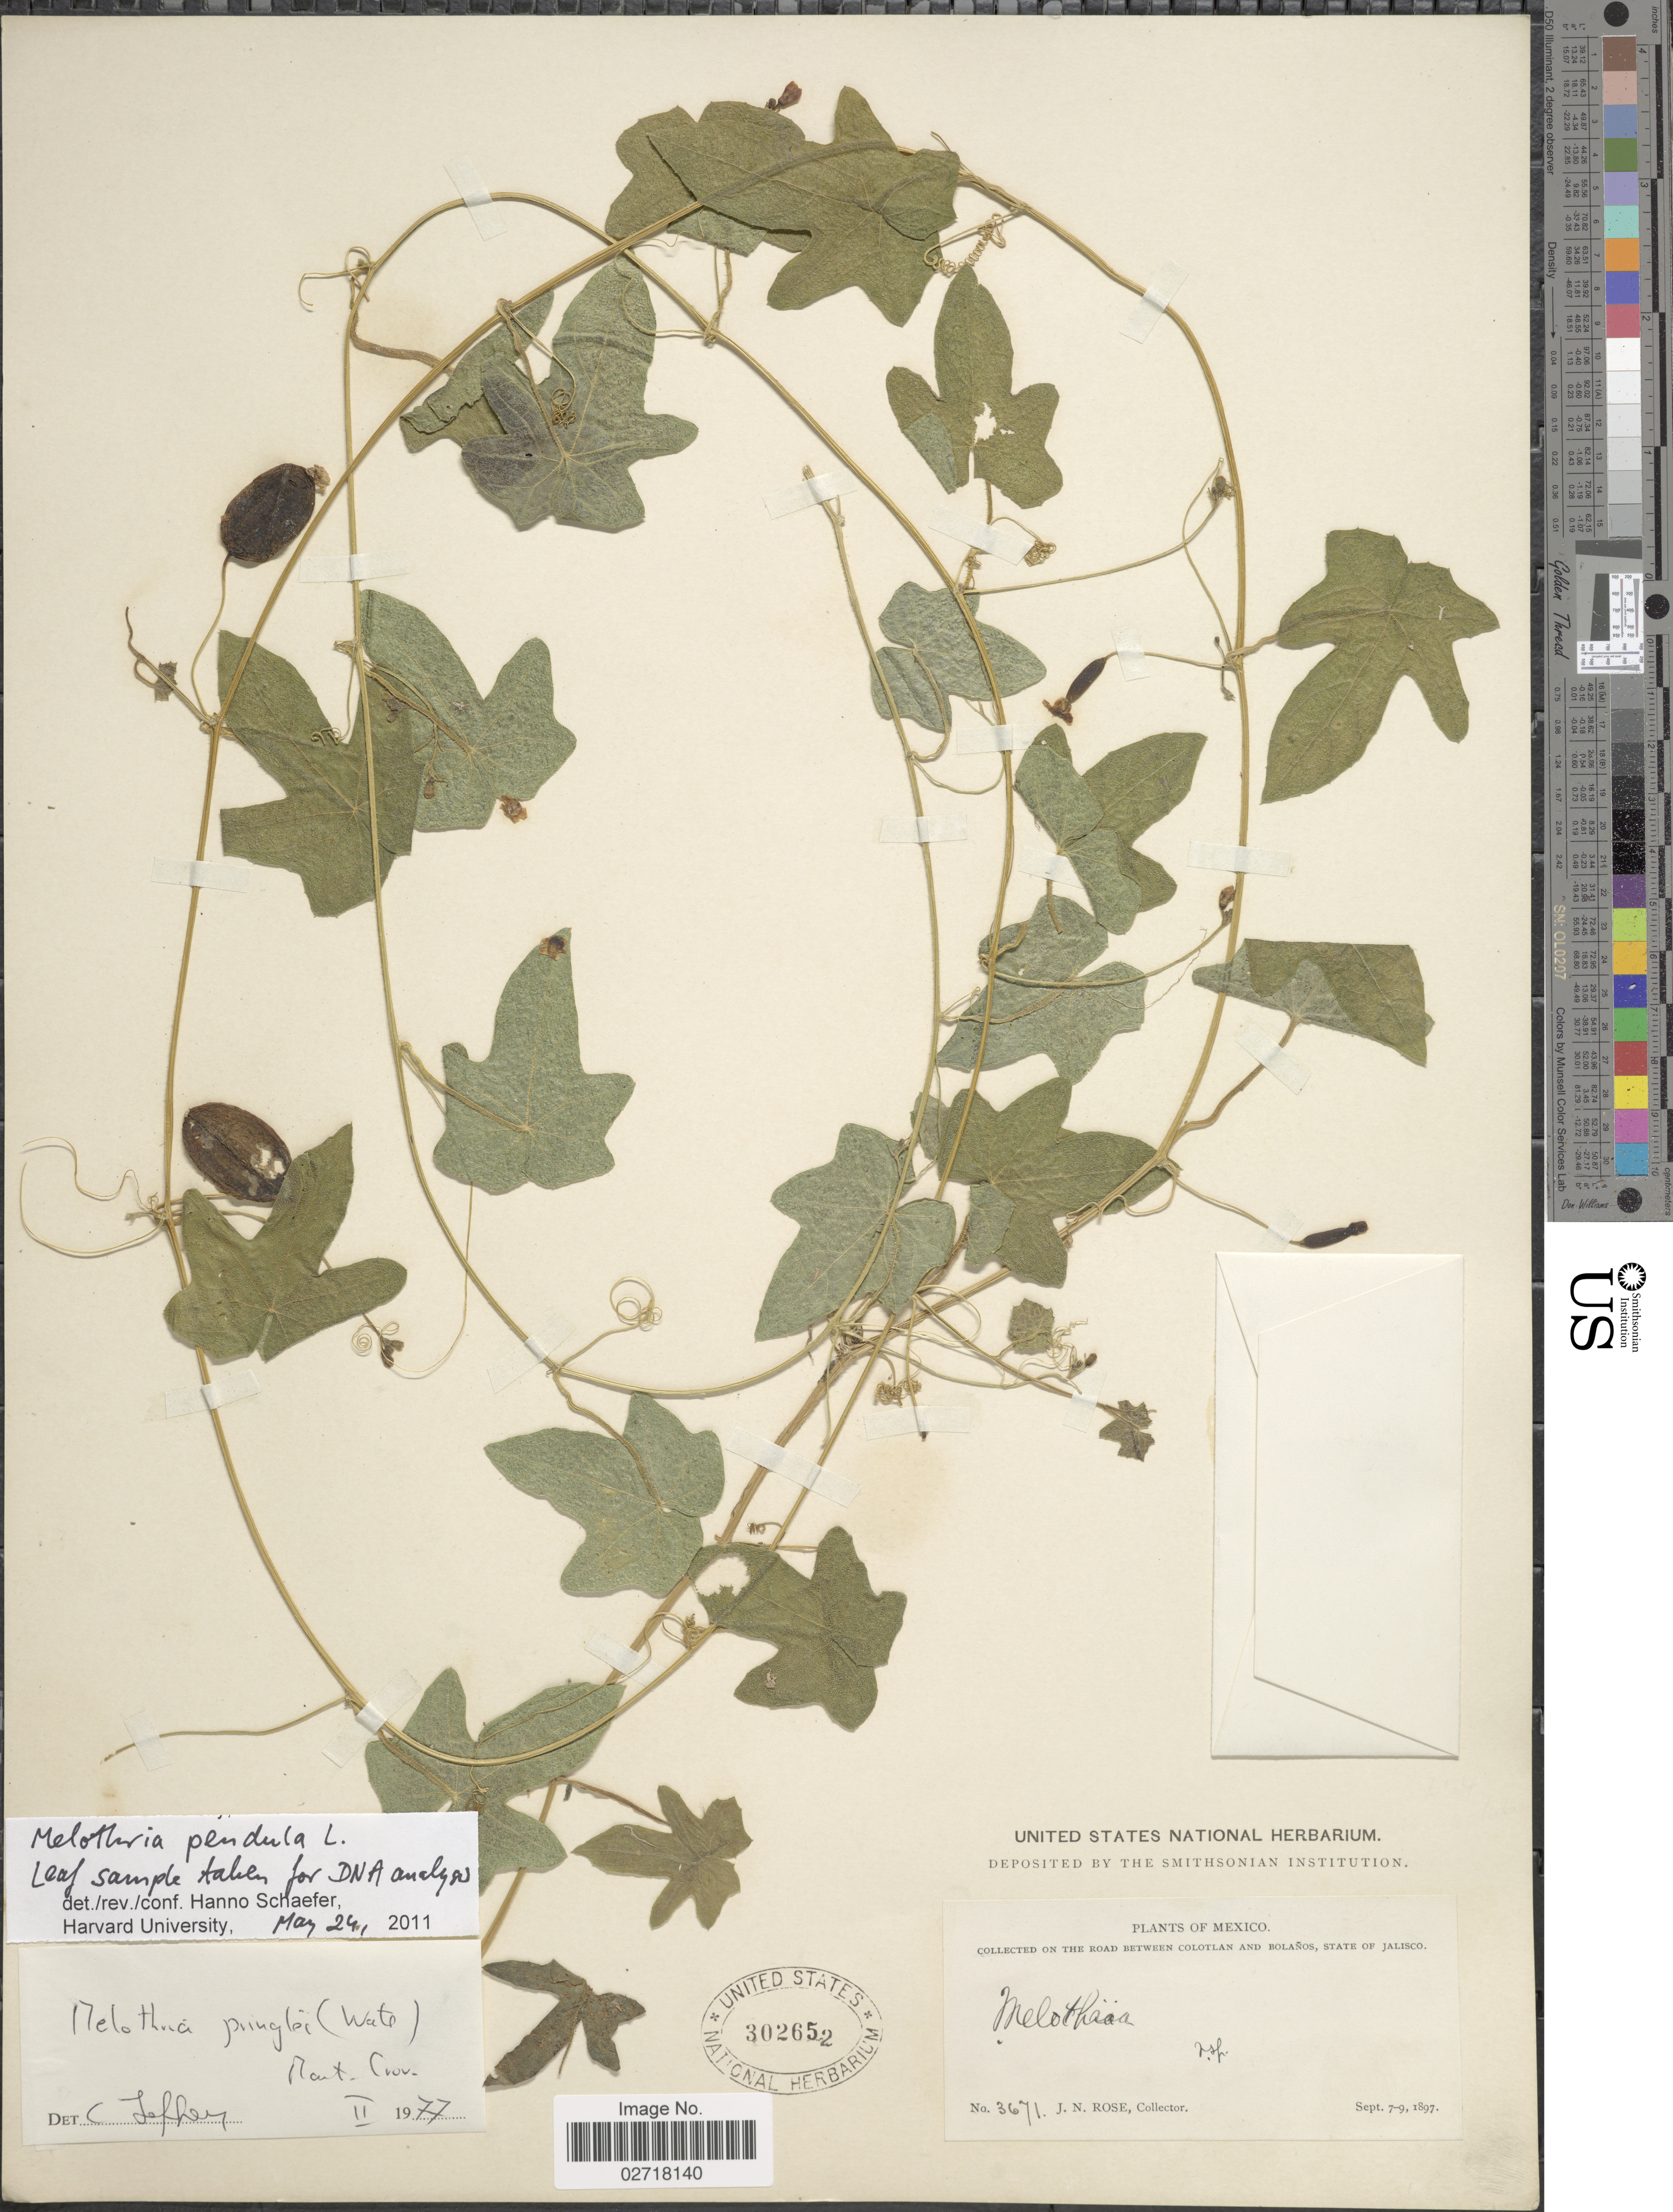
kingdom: Plantae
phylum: Tracheophyta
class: Magnoliopsida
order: Cucurbitales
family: Cucurbitaceae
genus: Melothria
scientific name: Melothria pendula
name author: L.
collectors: J. N. Rose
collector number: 3671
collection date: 1897-09-07/1897-09-09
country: Mexico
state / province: Jalisco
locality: On the road between Colotlan and Bolaños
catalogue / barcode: US 302652